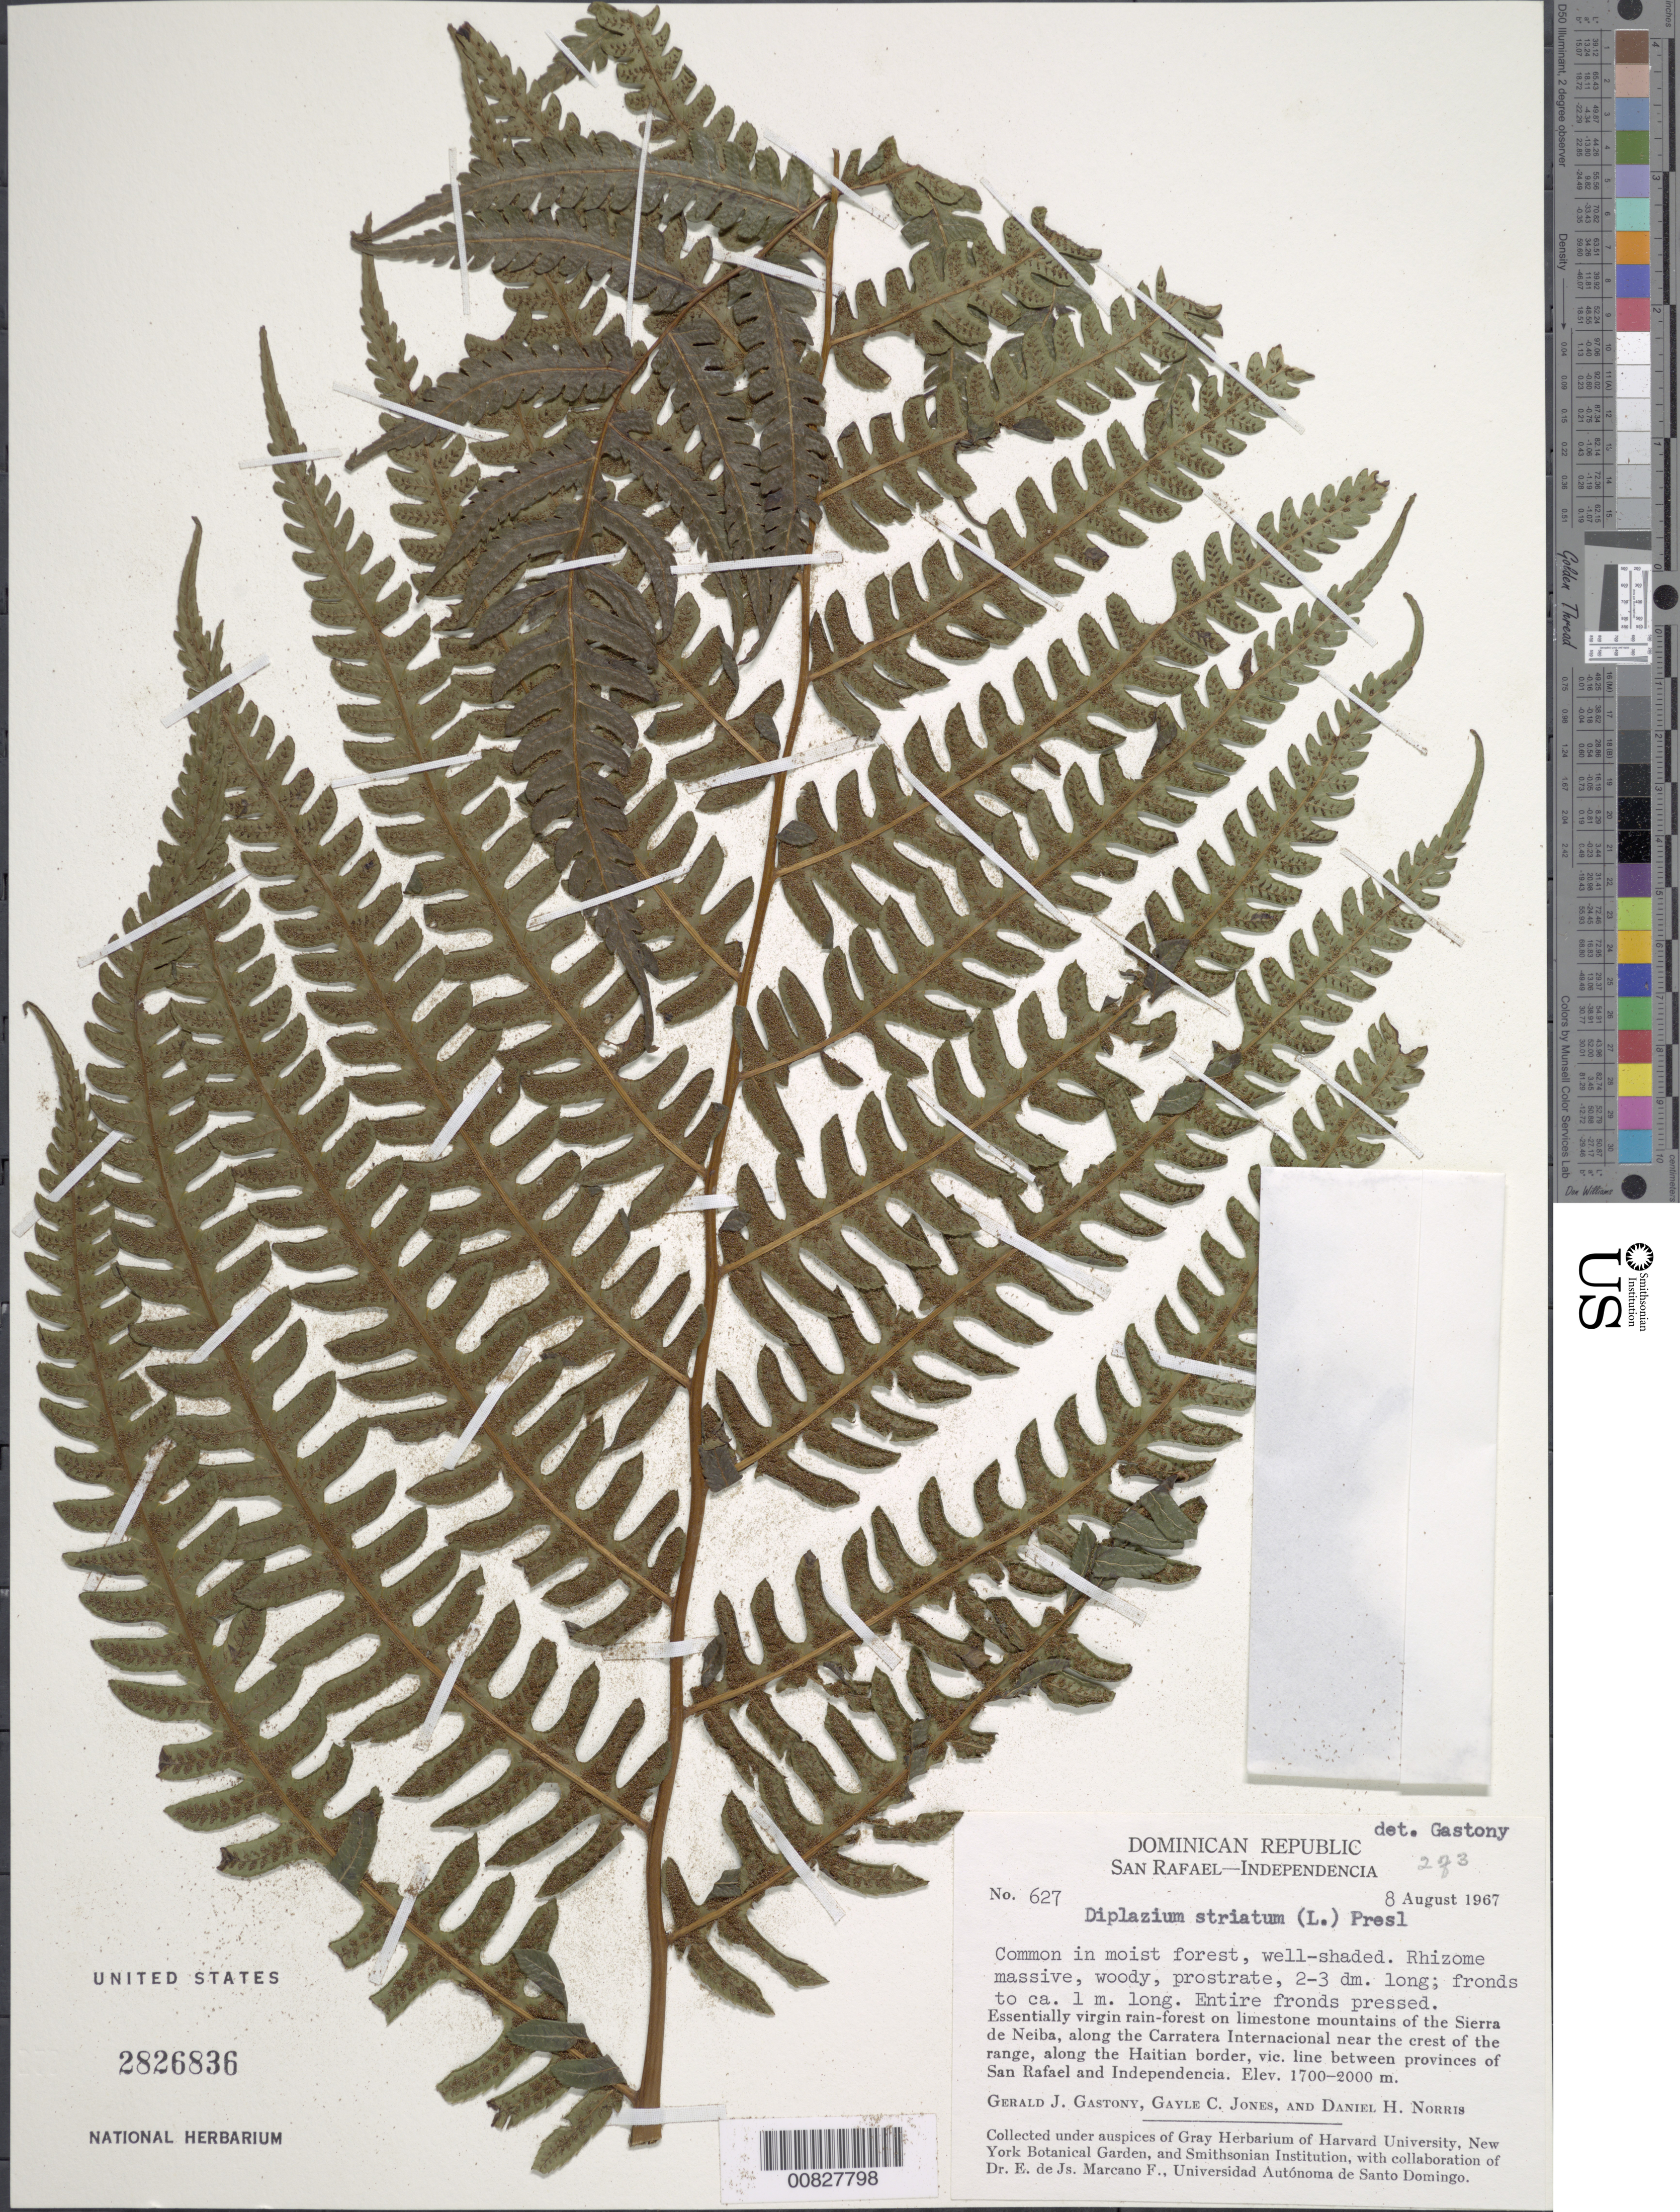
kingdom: Plantae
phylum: Tracheophyta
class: Polypodiopsida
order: Polypodiales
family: Athyriaceae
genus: Diplazium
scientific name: Diplazium lindbergii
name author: (Mett.) Christ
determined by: Sánchez, C.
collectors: G. Gastony, G. C. Jones & D. H. Norris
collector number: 627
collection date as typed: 08 Aug 1967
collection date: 1967-08-08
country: Dominican Republic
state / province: Independencia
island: Hispaniola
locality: San Rafael-Independencia, Sierra de Neiba, Carretera Internacional, along Haitian border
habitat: Essentially virgin rainforest on limestone mountains; moist forest, well-shaded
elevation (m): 1700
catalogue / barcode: US 2826836